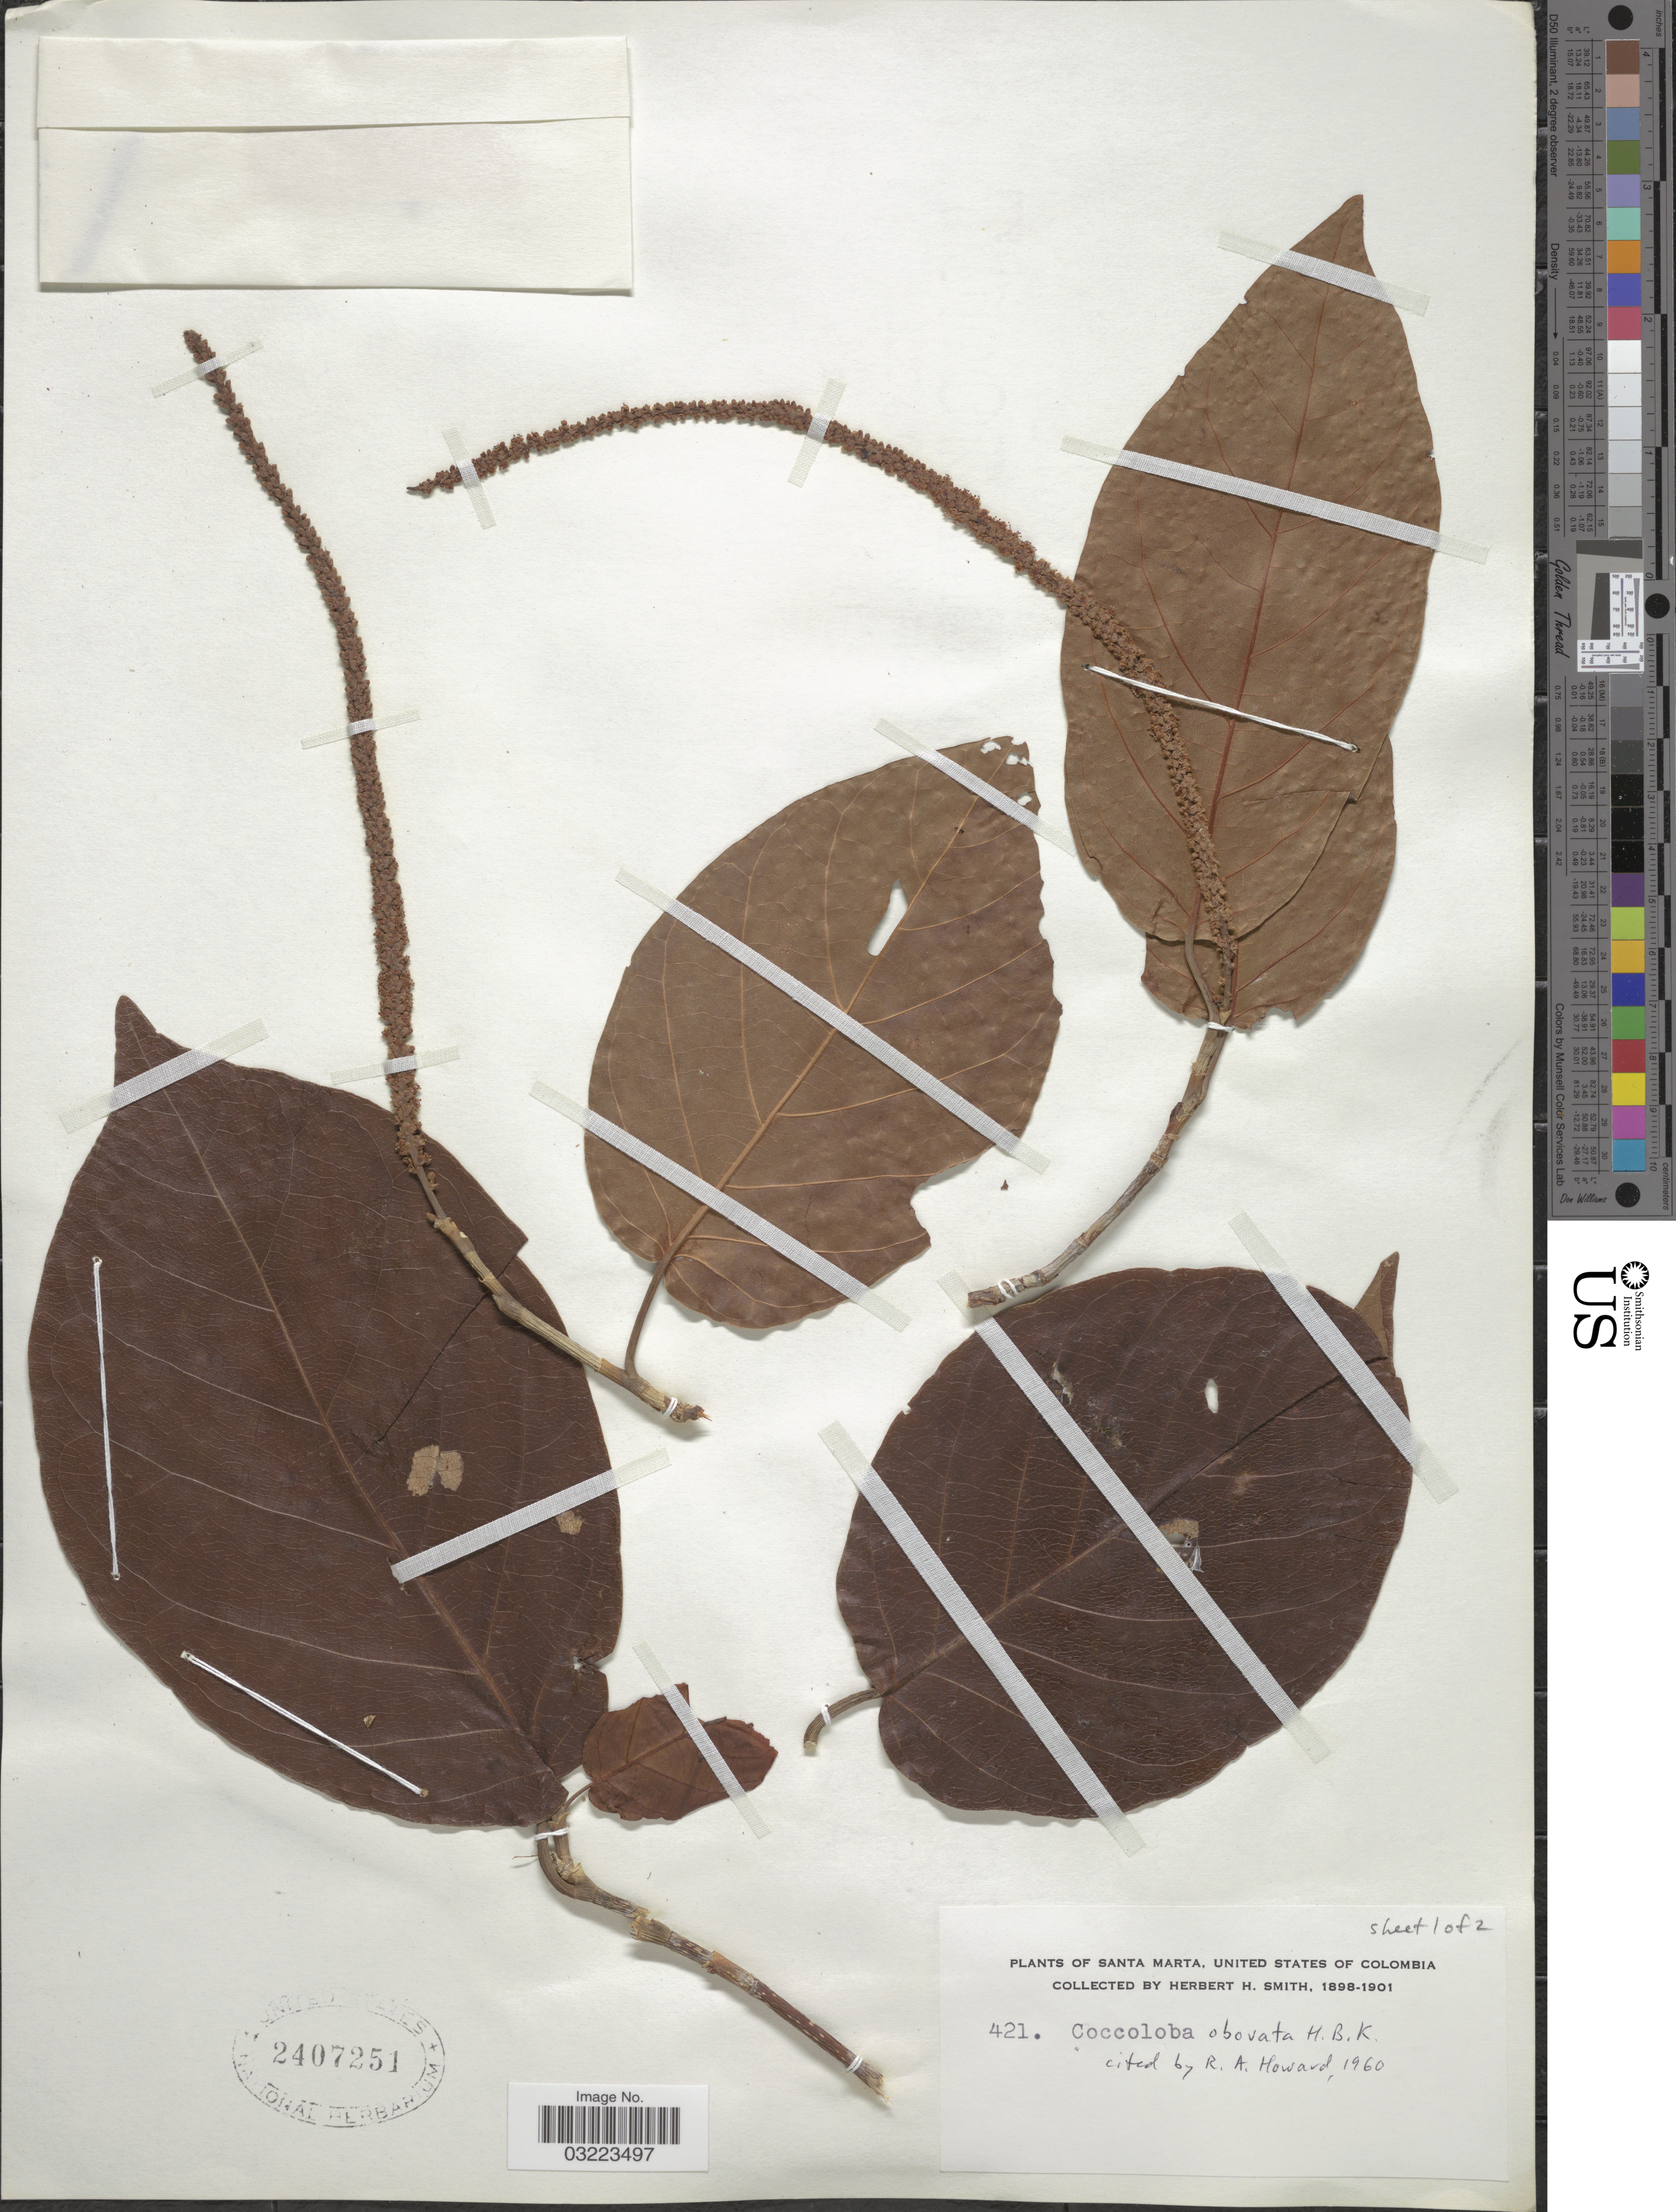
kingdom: Plantae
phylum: Tracheophyta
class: Magnoliopsida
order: Caryophyllales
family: Polygonaceae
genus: Coccoloba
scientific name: Coccoloba obovata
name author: Kunth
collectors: Herbert H. Smith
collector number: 421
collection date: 1898/1901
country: Colombia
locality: Santa Marta, United States of Colombia.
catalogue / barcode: US 2407251